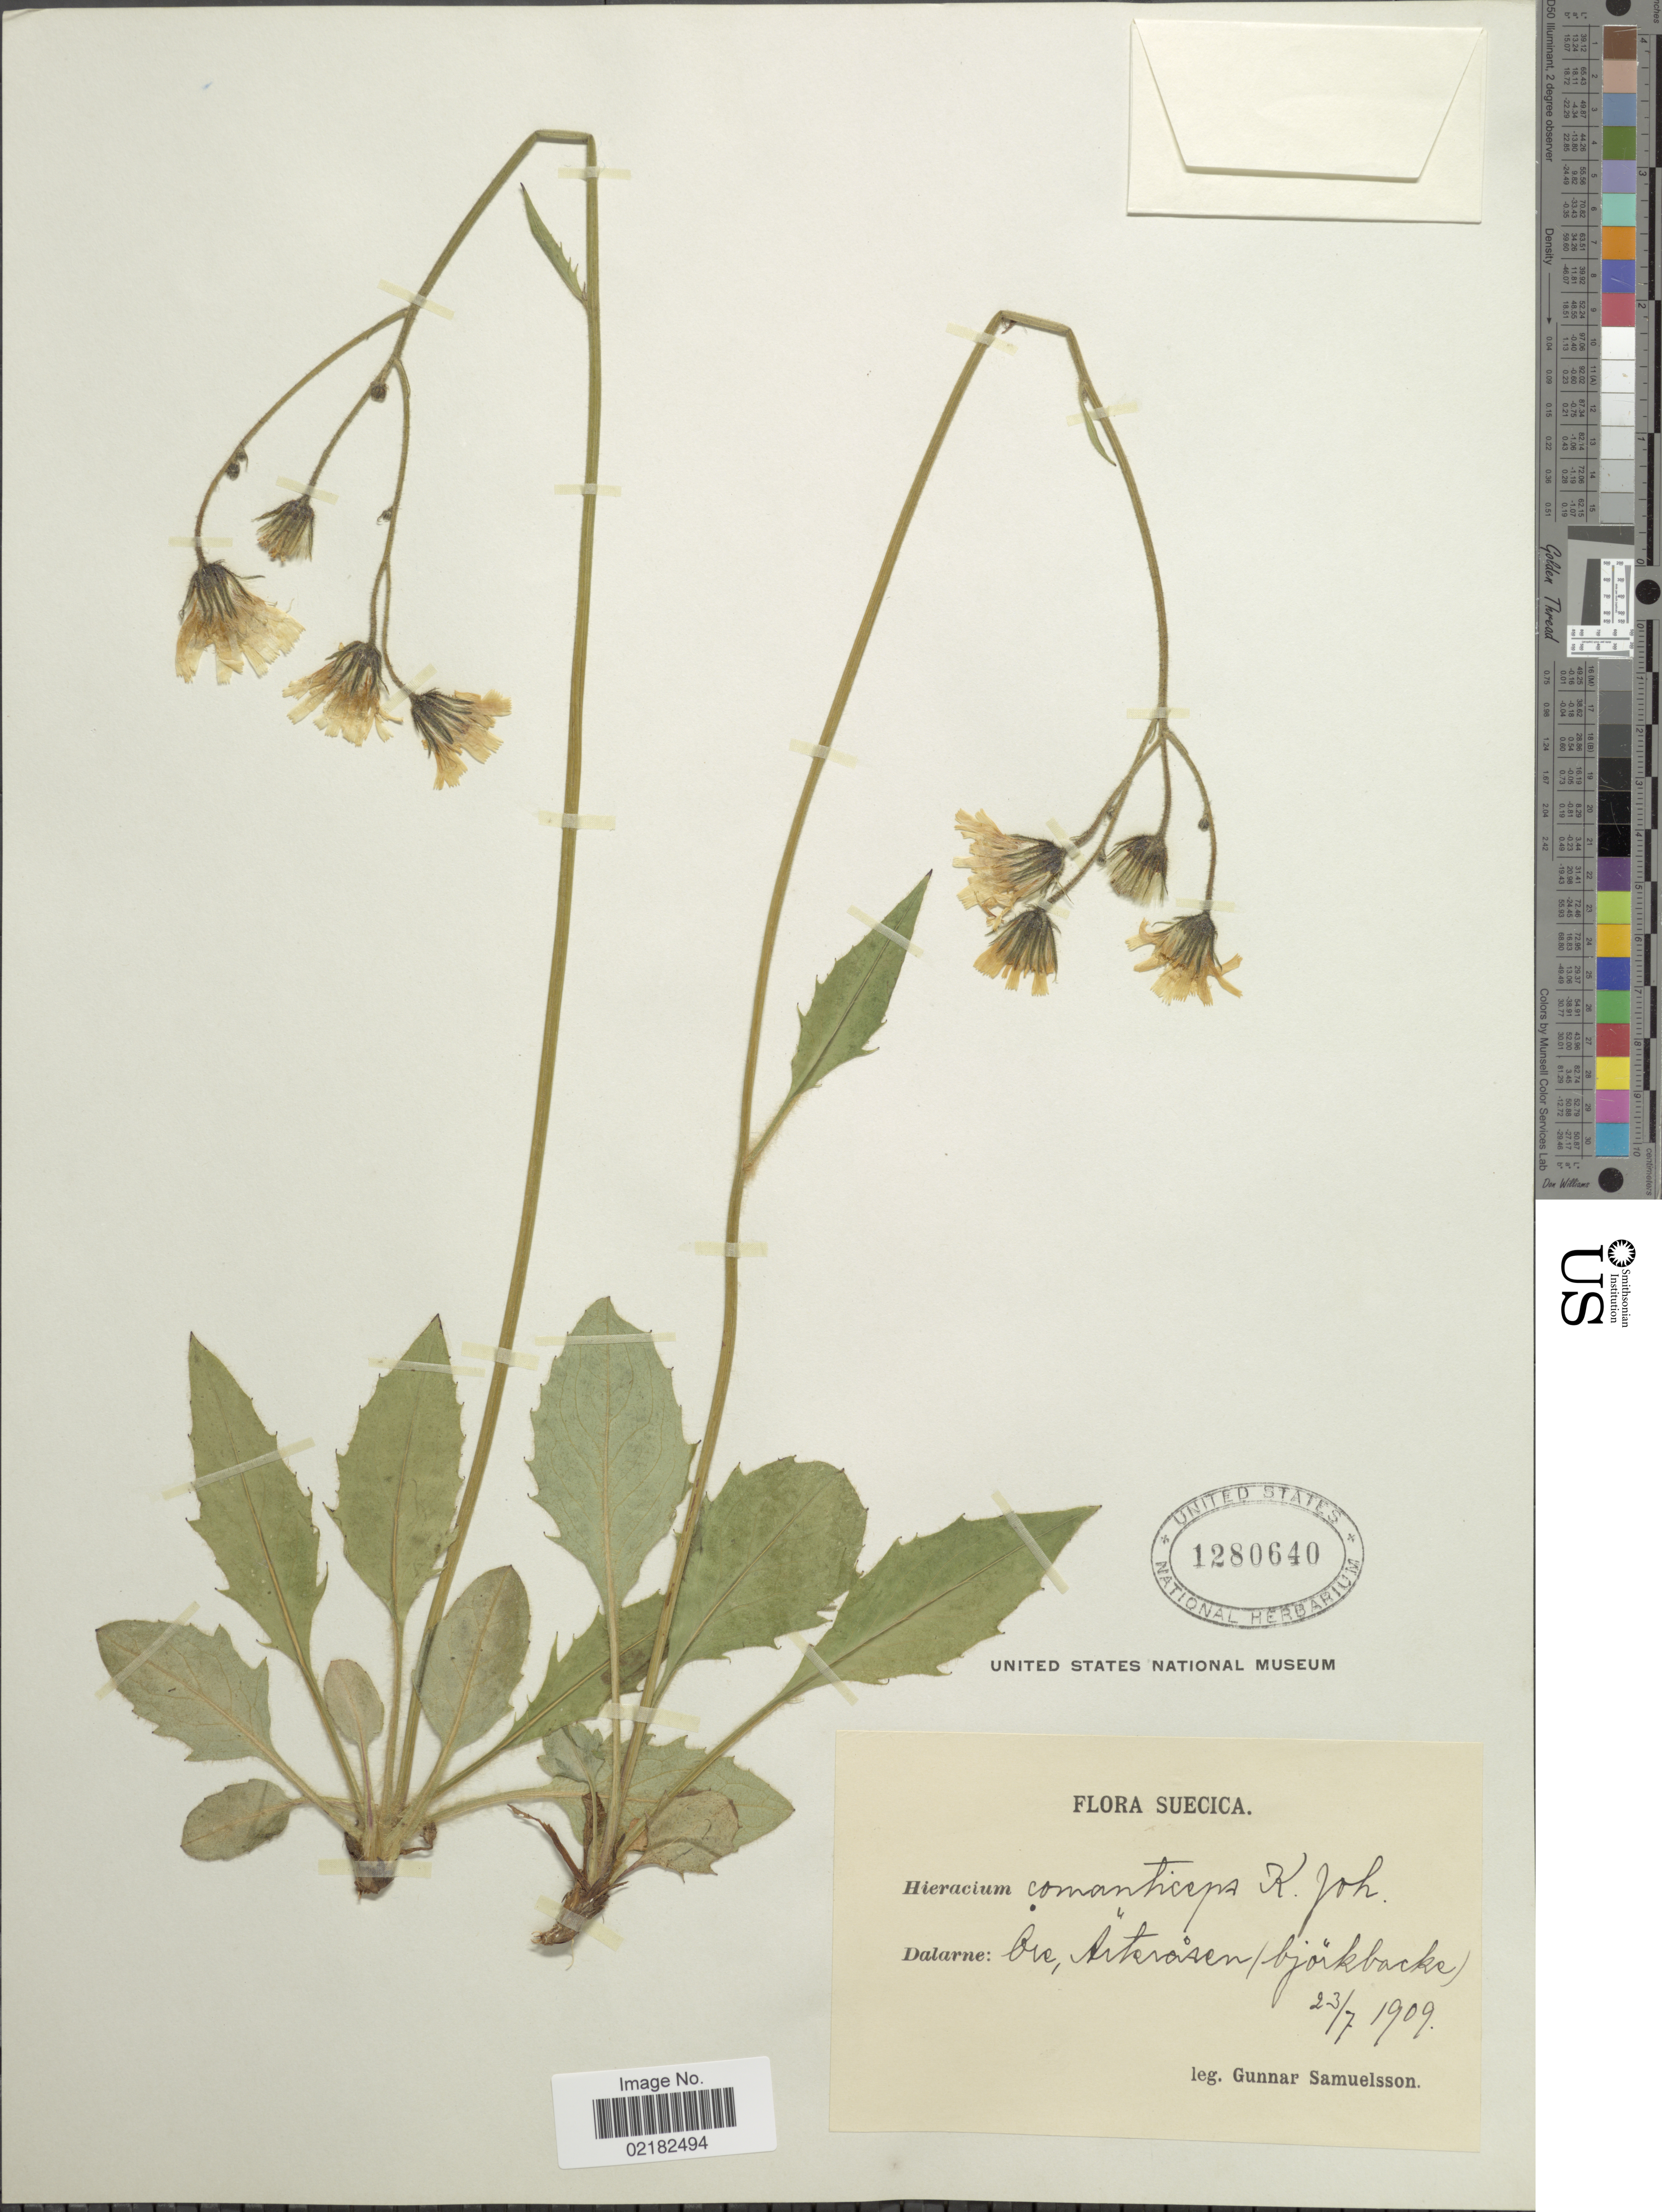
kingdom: Plantae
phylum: Tracheophyta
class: Magnoliopsida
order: Asterales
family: Asteraceae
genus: Hieracium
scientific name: Hieracium comanticeps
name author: Johanss.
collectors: G. Samuelsson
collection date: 1909-07-23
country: Sweden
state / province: Dalarna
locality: Suecica, Dalarne, Ore, Arkrasen (bjorkbacke) [interpreted]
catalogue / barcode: US 1280640